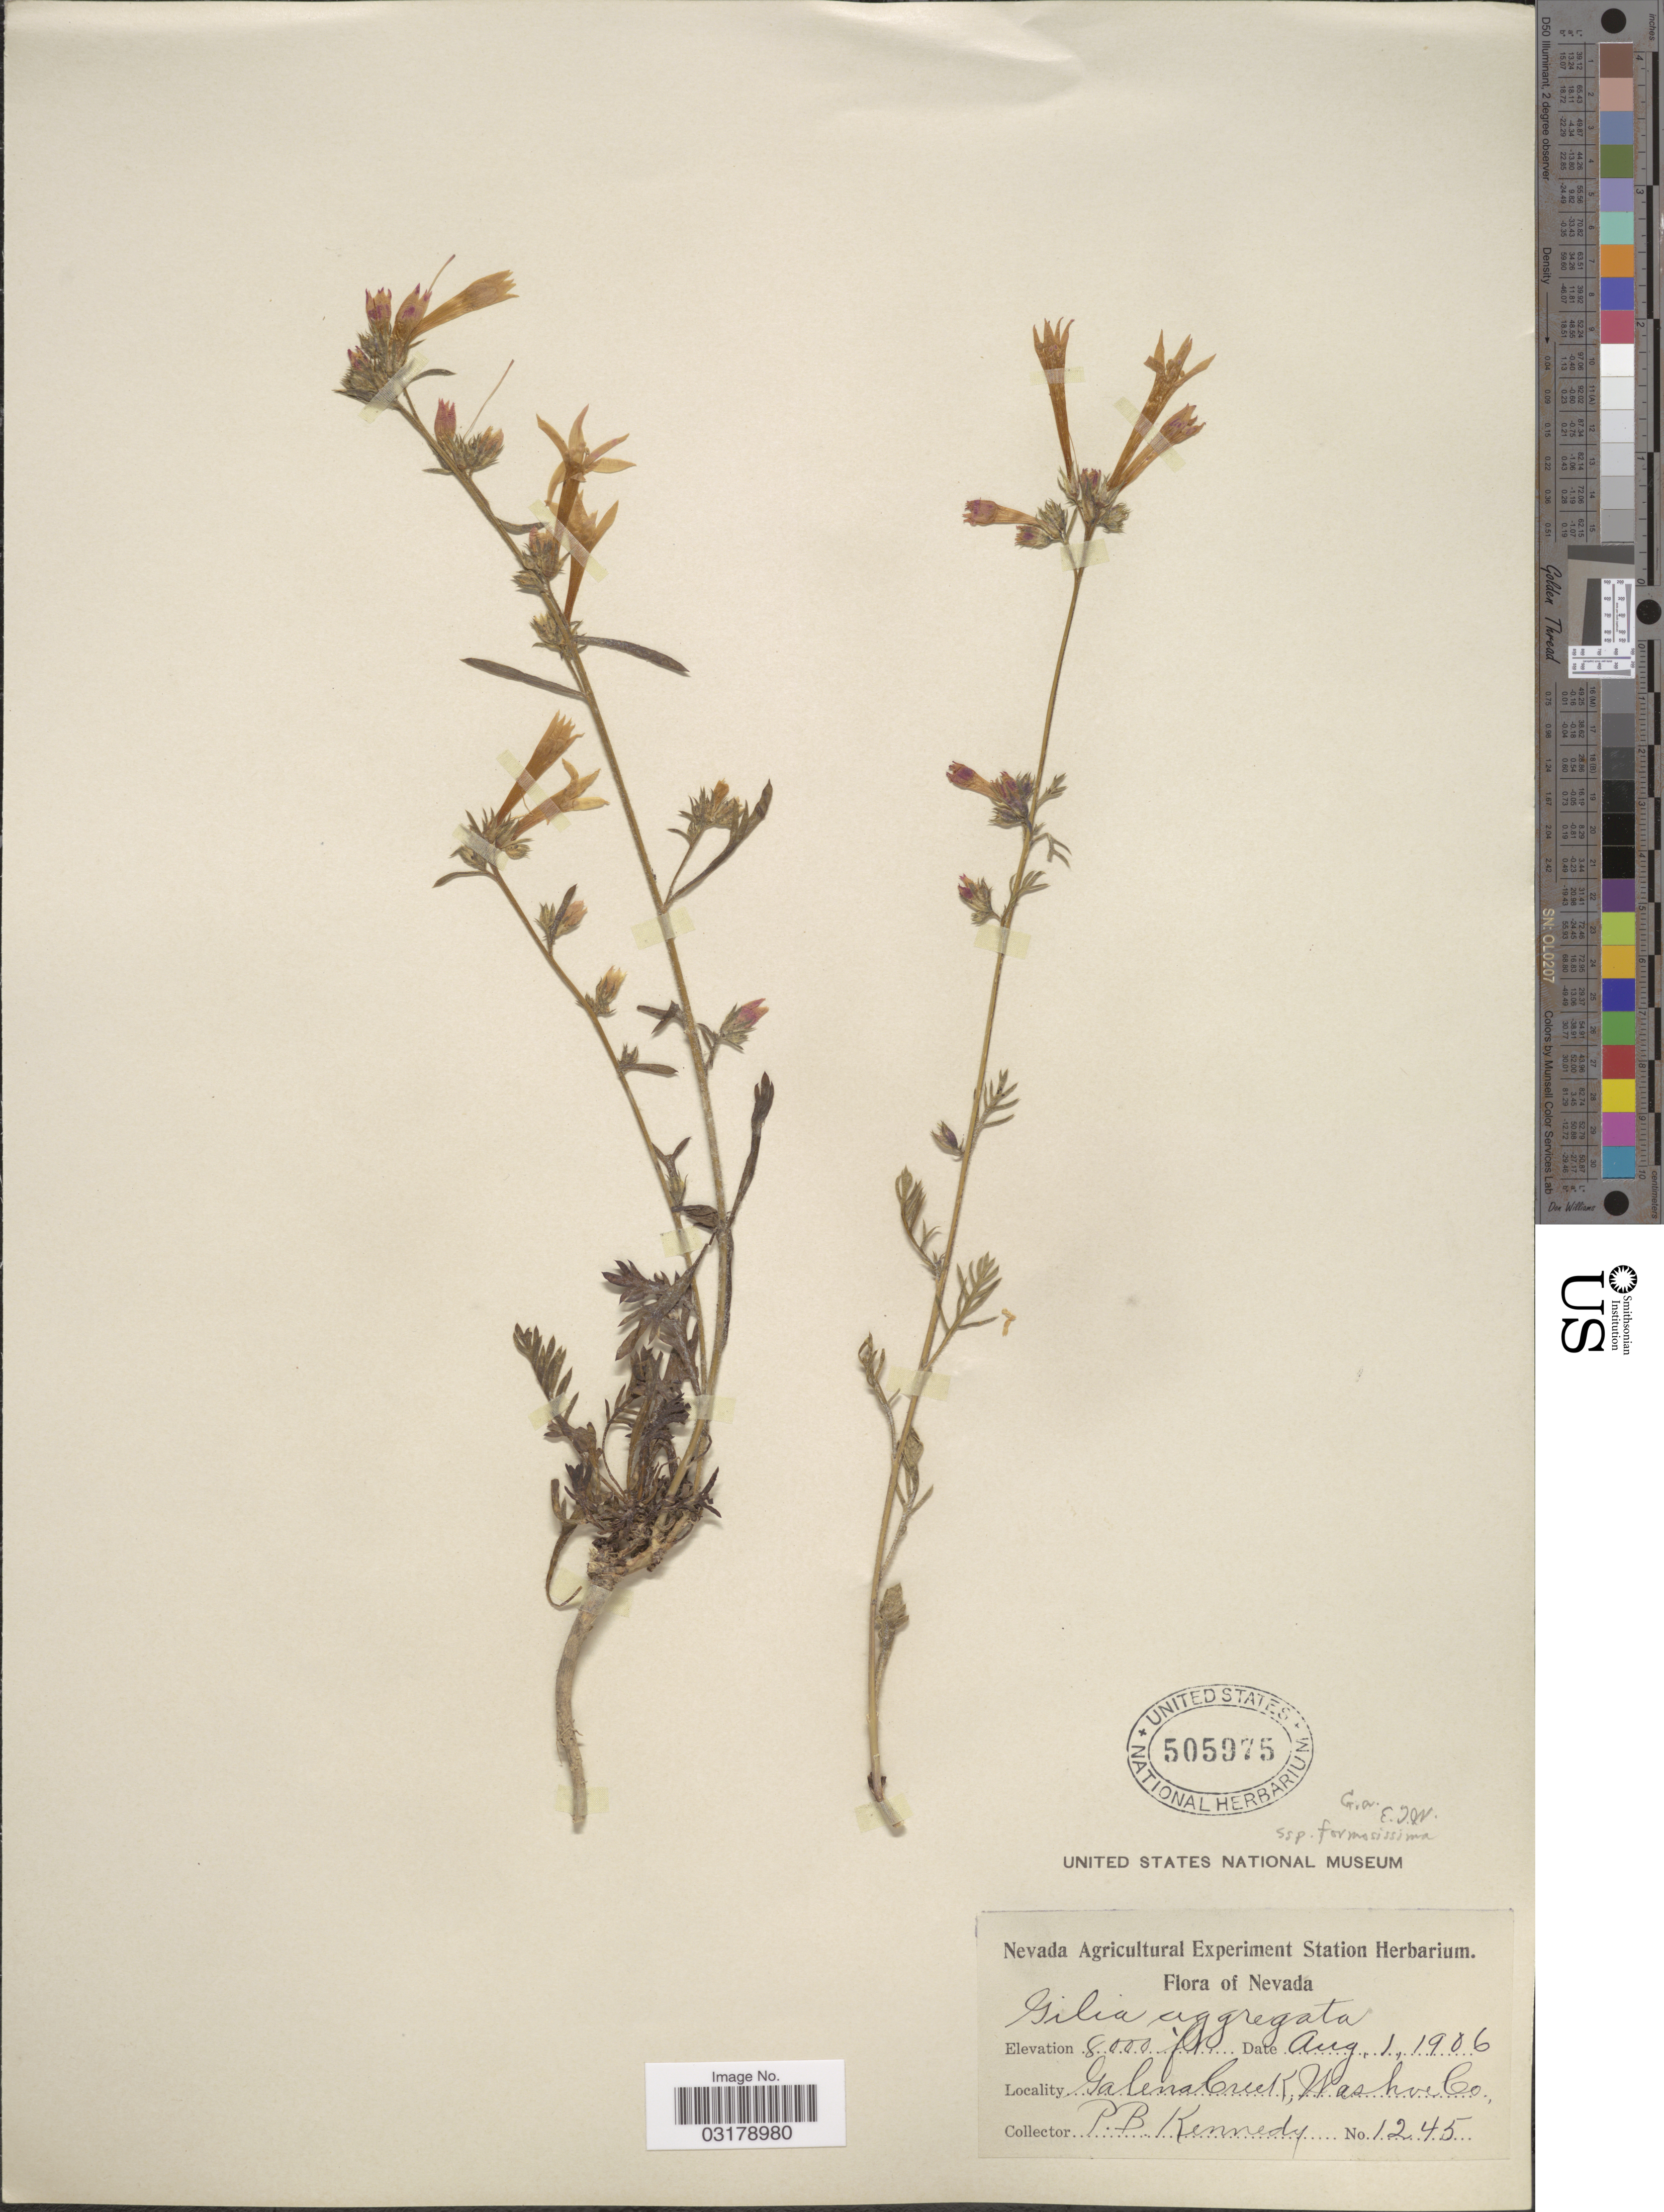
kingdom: Plantae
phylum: Tracheophyta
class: Magnoliopsida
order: Ericales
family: Polemoniaceae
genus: Ipomopsis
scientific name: Ipomopsis aggregata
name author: (Pursh) V.E. Grant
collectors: P. B. Kennedy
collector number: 1245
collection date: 1906-08-01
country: United States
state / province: Nevada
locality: Galena Creek, Washoe Co.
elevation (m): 2438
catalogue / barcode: US 505975